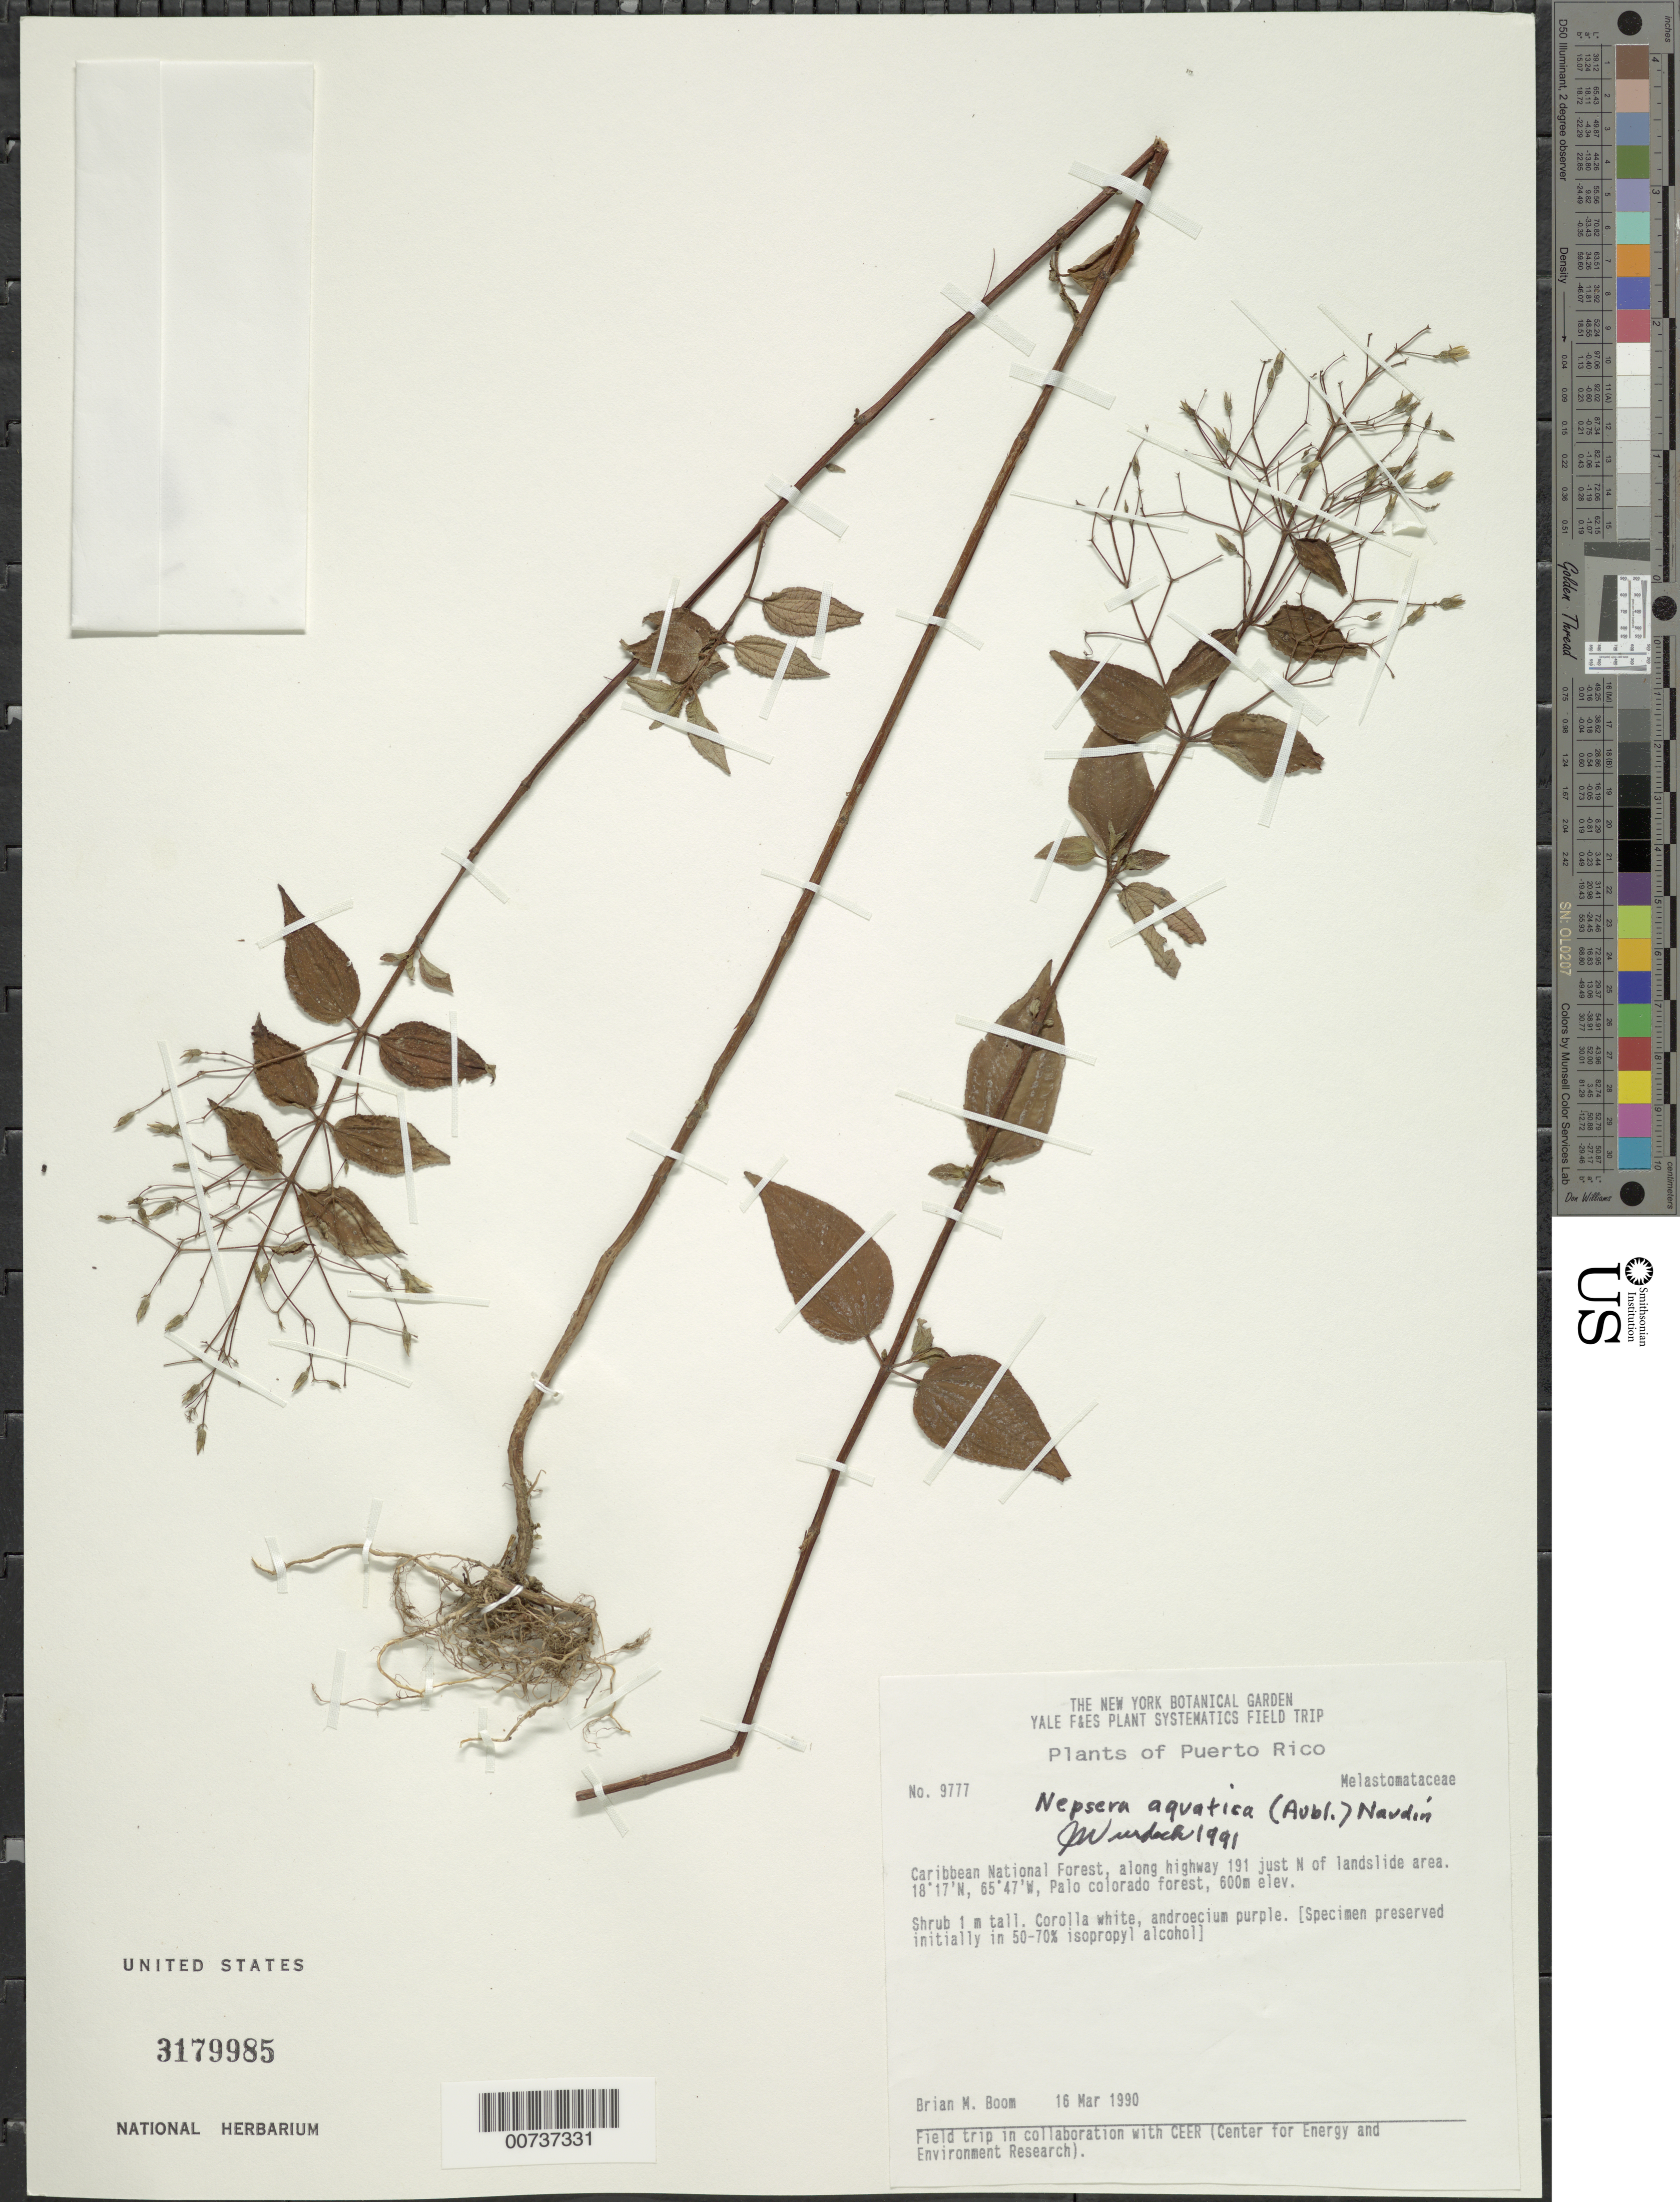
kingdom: Plantae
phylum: Tracheophyta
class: Magnoliopsida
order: Myrtales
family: Melastomataceae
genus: Nepsera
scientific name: Nepsera aquatica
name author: (Aubl.) Naudin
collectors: B. M. Boom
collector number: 9777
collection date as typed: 16 Mar 1990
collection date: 1990-03-16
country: Puerto Rico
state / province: Naguabo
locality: Caribbean National Forest, along highway 191 just N of landslide area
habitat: Palo Colorado Forest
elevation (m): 600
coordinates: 18.28333333, -65.78333333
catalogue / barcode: US 3179985